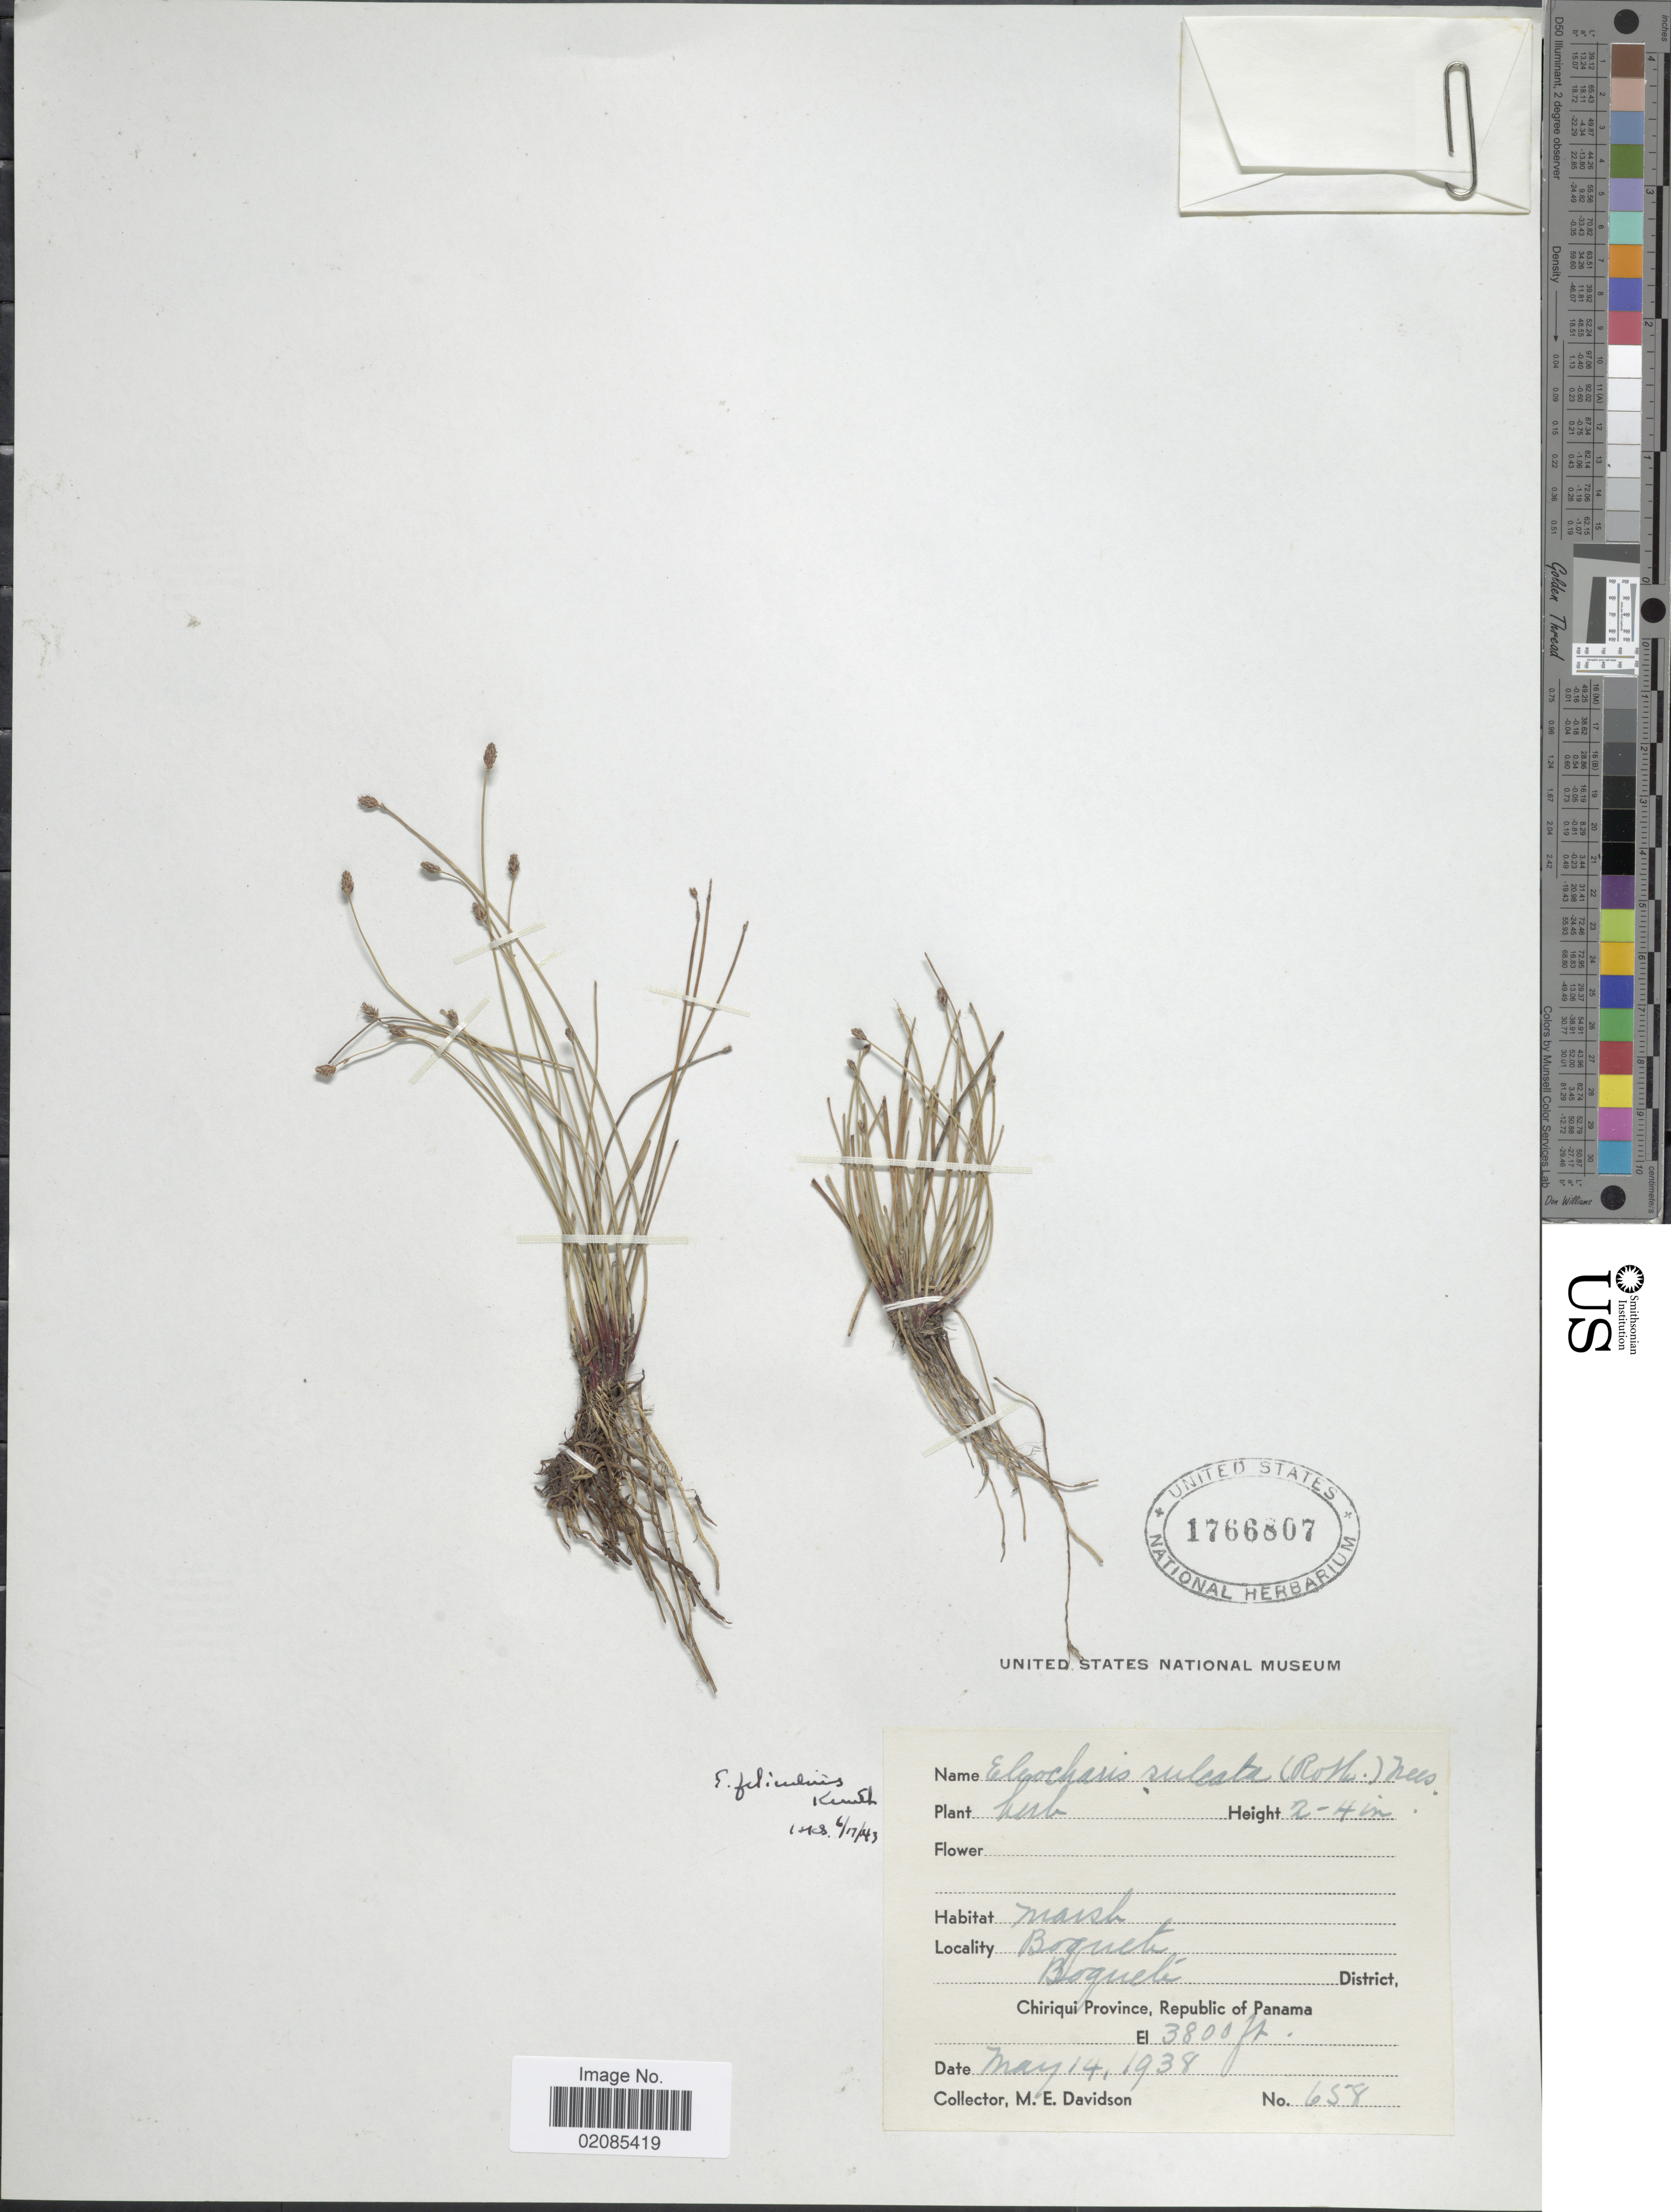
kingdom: Plantae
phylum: Tracheophyta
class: Liliopsida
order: Poales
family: Cyperaceae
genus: Eleocharis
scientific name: Eleocharis filiculmis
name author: Kunth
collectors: M. E. Davidson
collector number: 658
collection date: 1938-05-14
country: Panama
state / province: Chiriqui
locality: Boquete, Boquete District.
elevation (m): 1158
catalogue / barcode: US 1766807